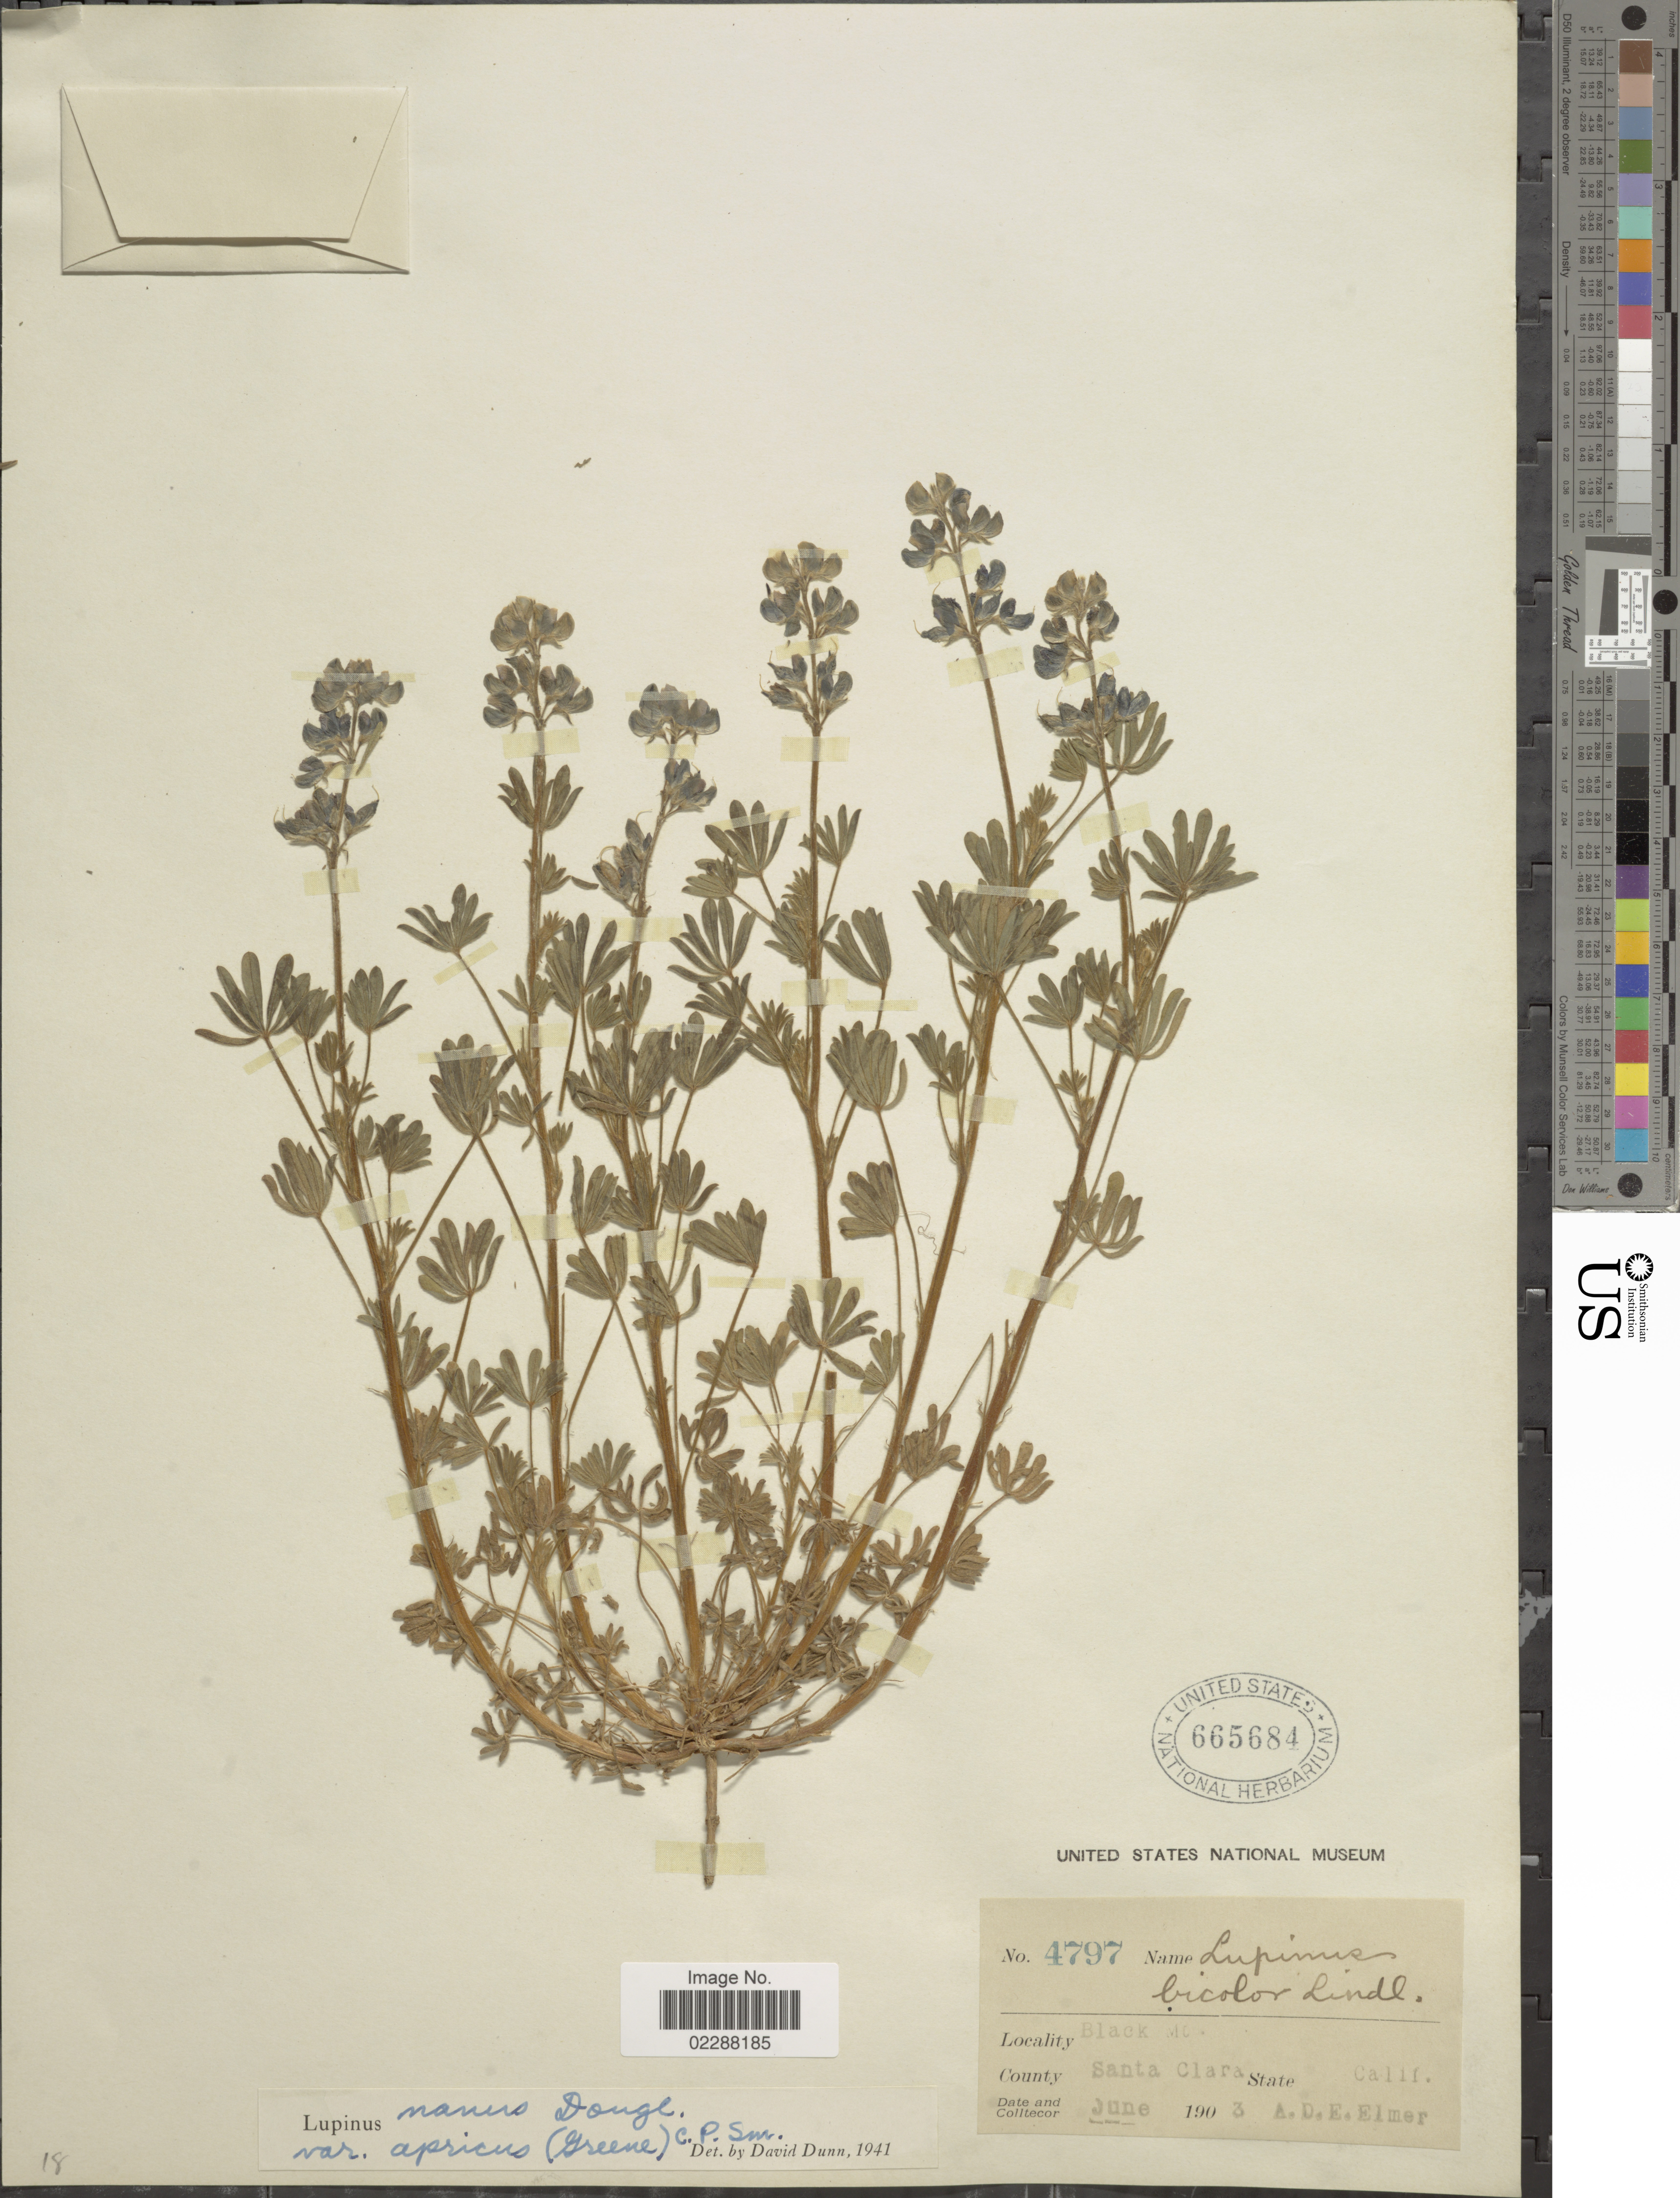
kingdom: Plantae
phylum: Tracheophyta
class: Magnoliopsida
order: Fabales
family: Fabaceae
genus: Lupinus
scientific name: Lupinus vallicola subsp. apricus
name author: (Greene) D.B. Dunn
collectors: A. D. E. Elmer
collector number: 4797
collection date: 1903-06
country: United States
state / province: California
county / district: Santa Clara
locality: Black Mt., County Santa Clara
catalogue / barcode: US 655684